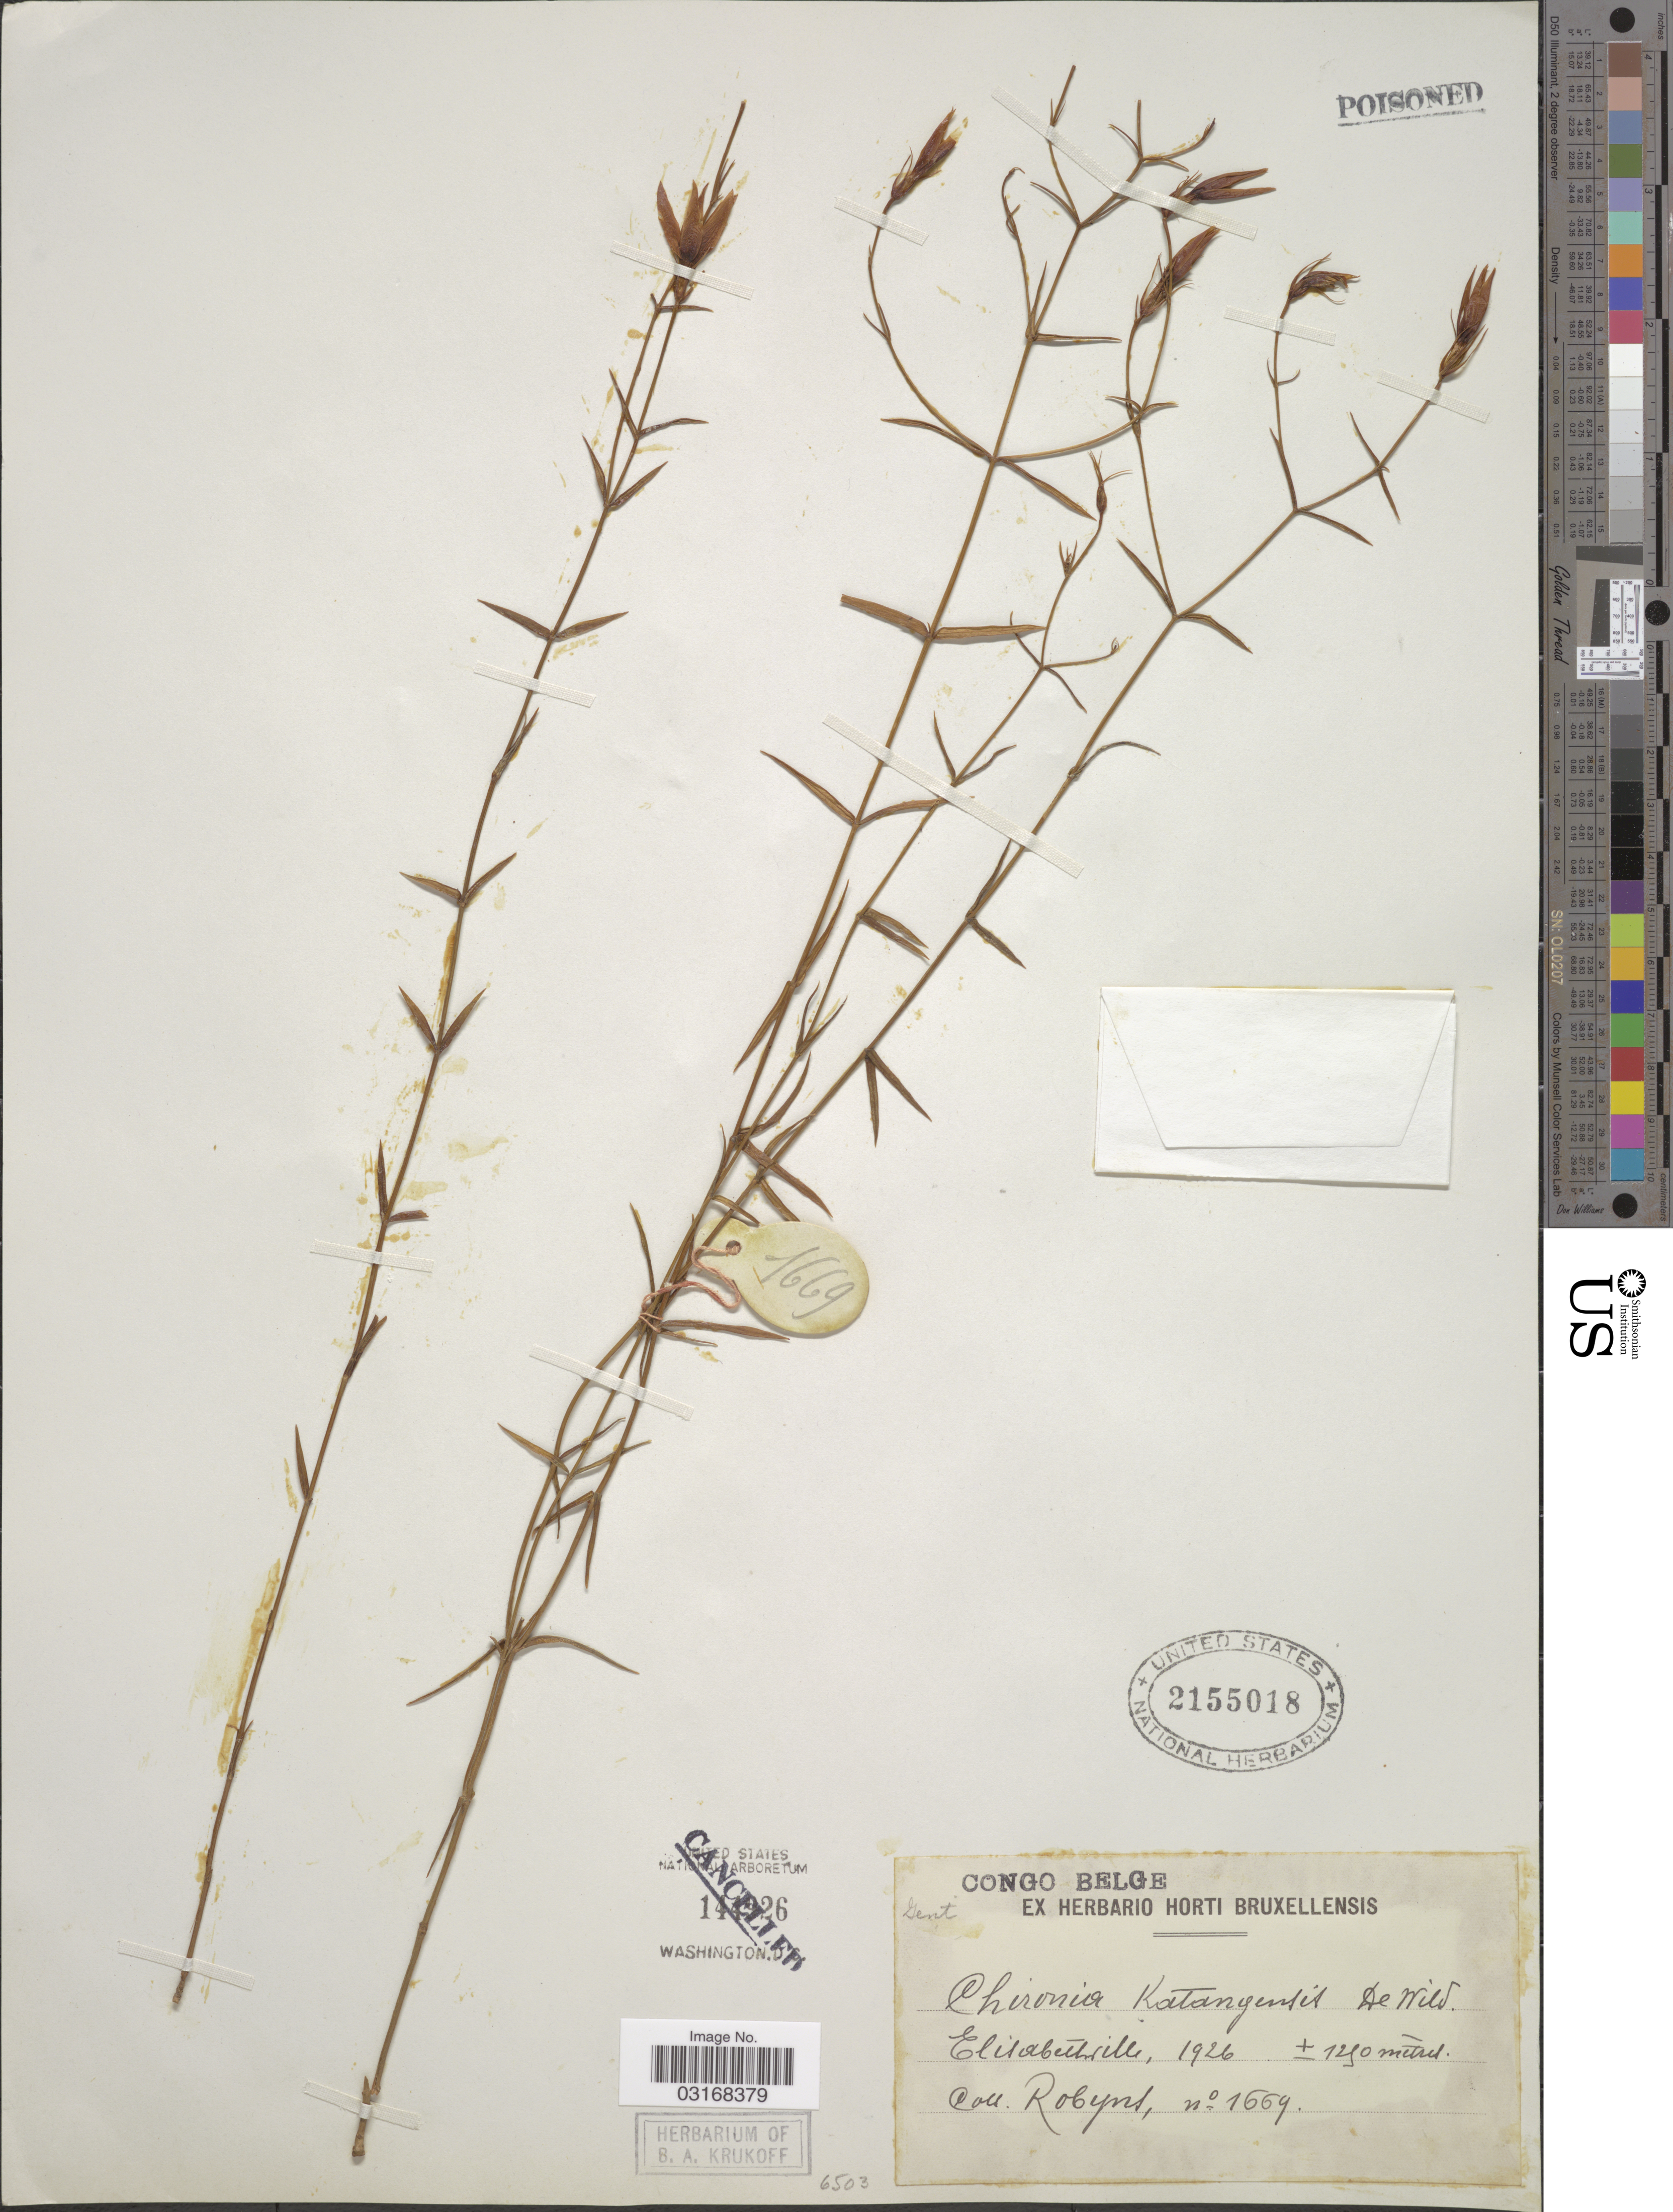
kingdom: Plantae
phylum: Tracheophyta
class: Magnoliopsida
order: Gentianales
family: Gentianaceae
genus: Chironia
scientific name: Chironia katangensis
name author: De Wild.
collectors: -. Robyns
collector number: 1669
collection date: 1926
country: Congo, Democratic Republic of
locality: Congo Belge. Elisabethville.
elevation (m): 1250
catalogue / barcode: US 2155018